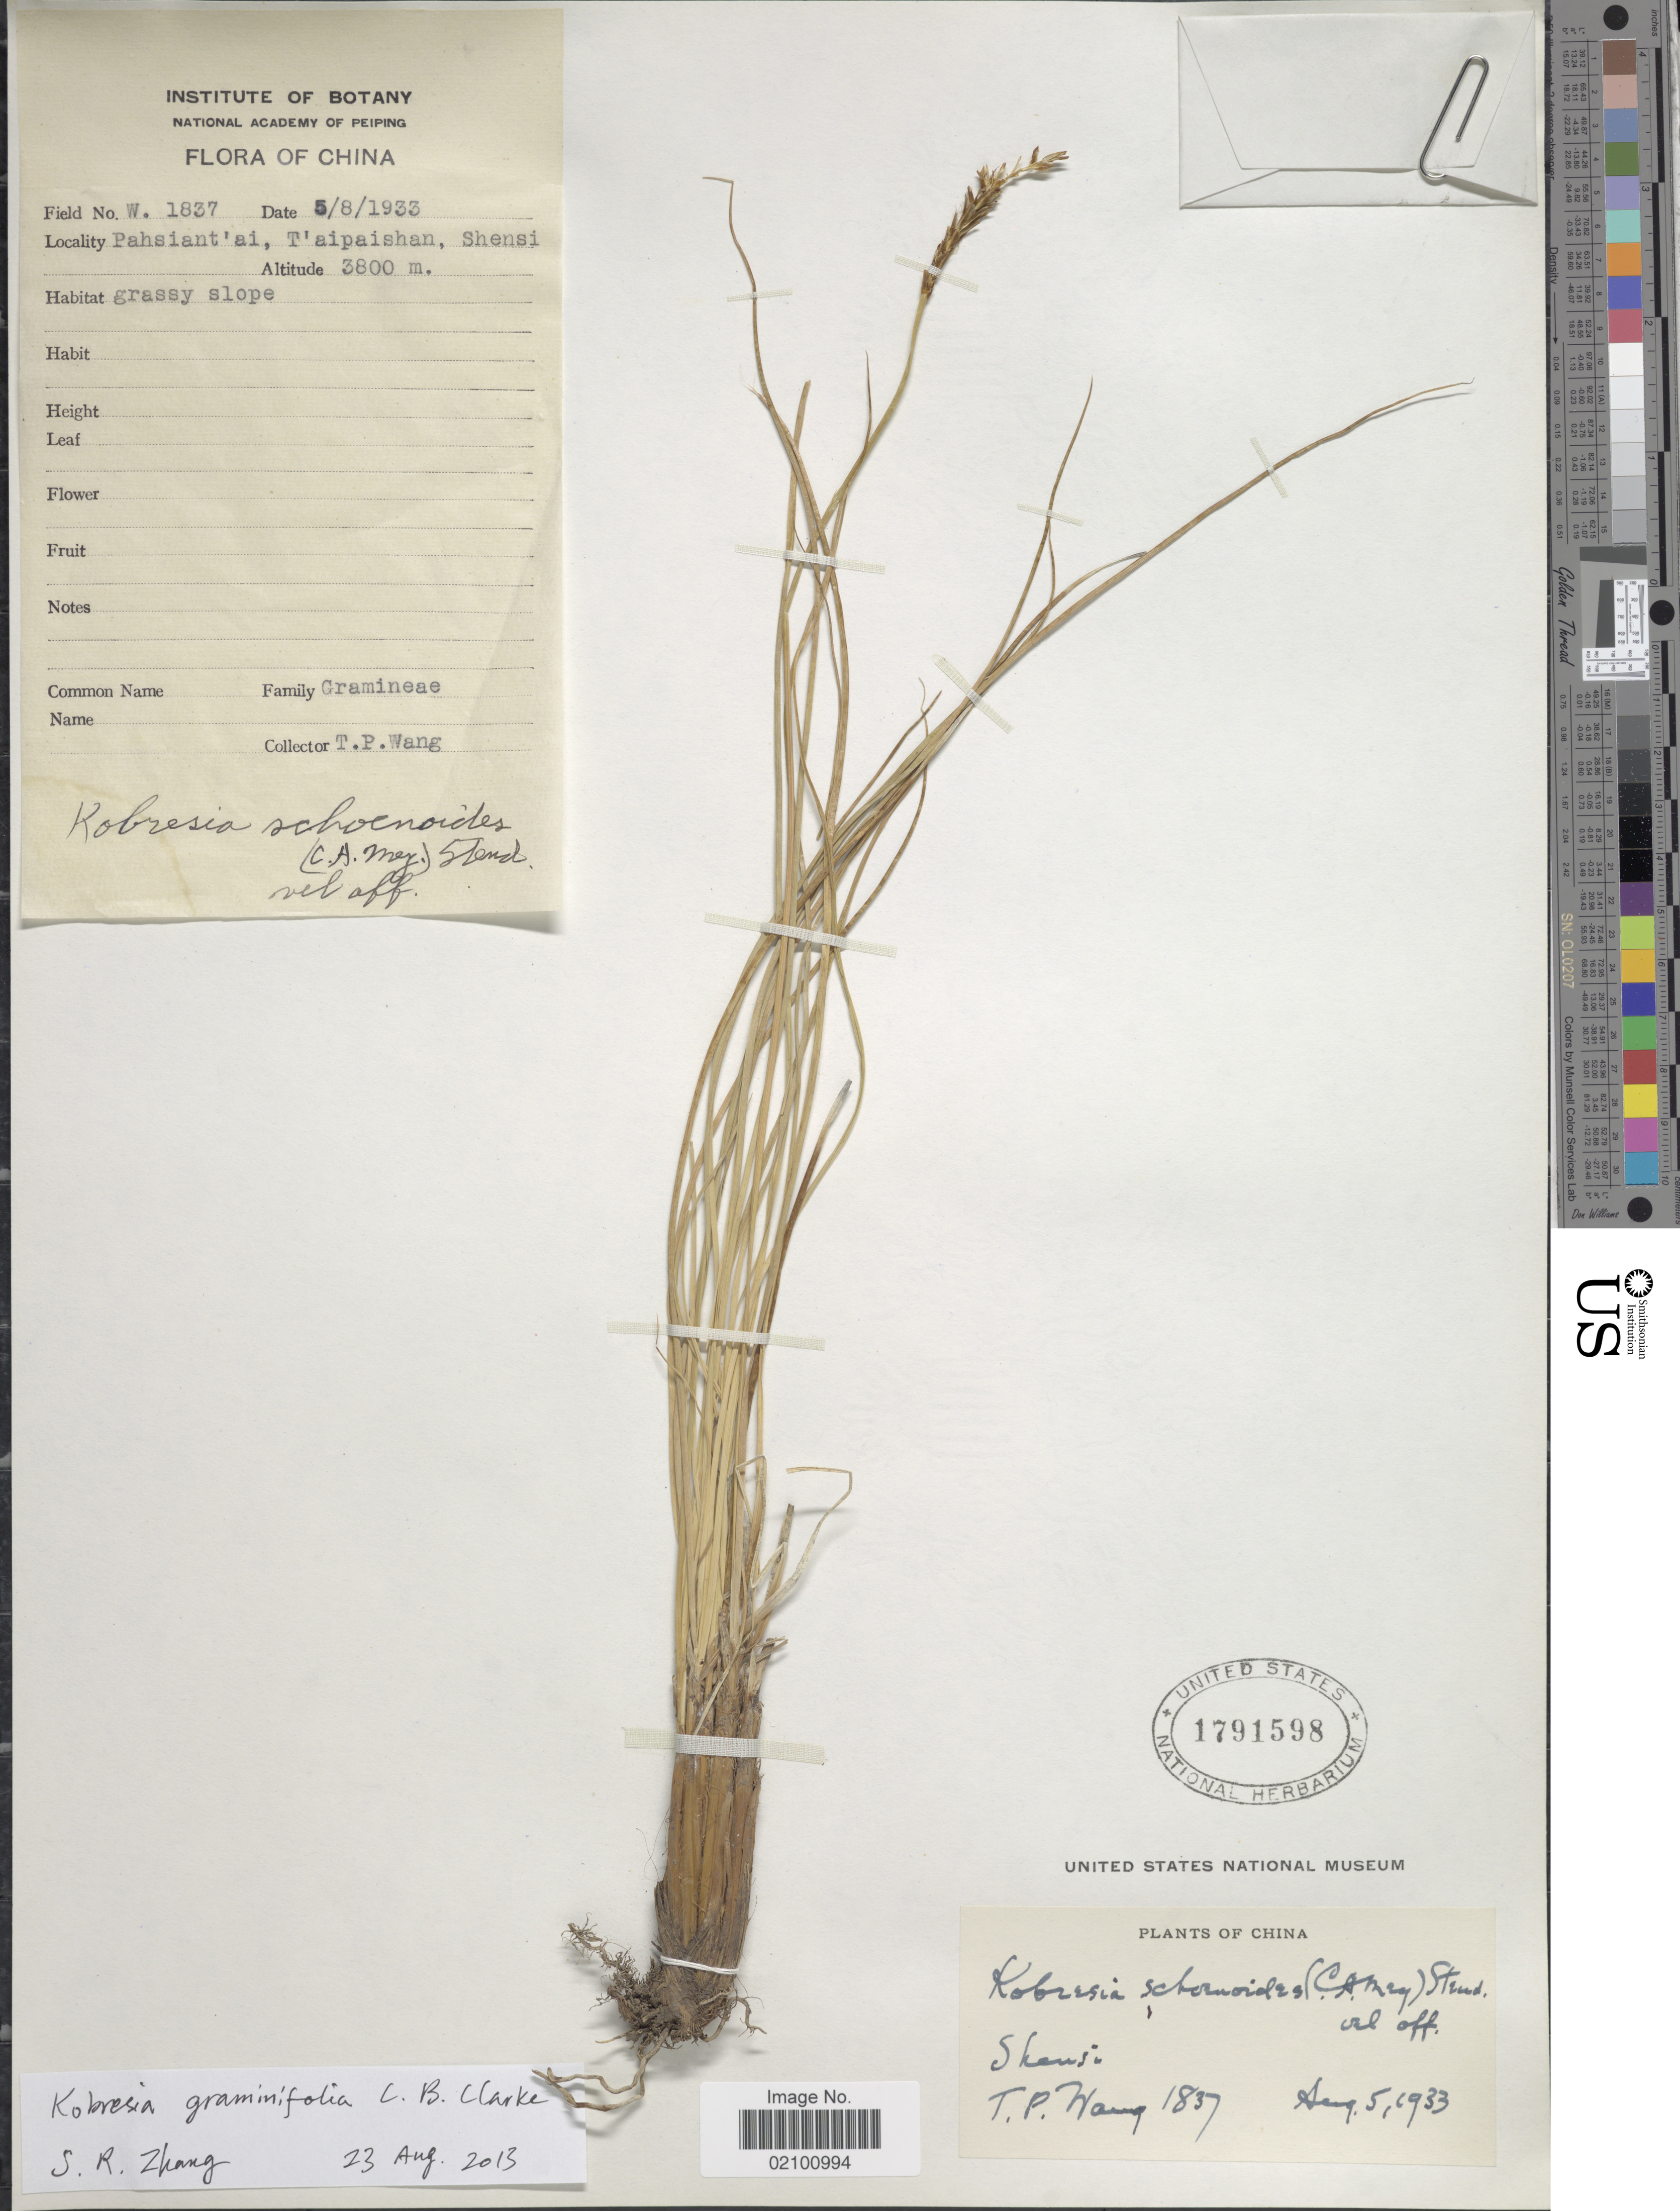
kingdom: Plantae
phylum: Tracheophyta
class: Liliopsida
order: Poales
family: Cyperaceae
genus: Carex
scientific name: Carex hughii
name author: S.R. Zhang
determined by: Strong, M. T., (US), Smithsonian Institution - National Museum of Natural History (UNITED STATES)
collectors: T. Wang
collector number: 1837/W1837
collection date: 1933-08-05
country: China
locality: S. Kansi, Pahsiant'ai, T'aipaishan, Shensi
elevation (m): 3800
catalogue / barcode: US 1791598